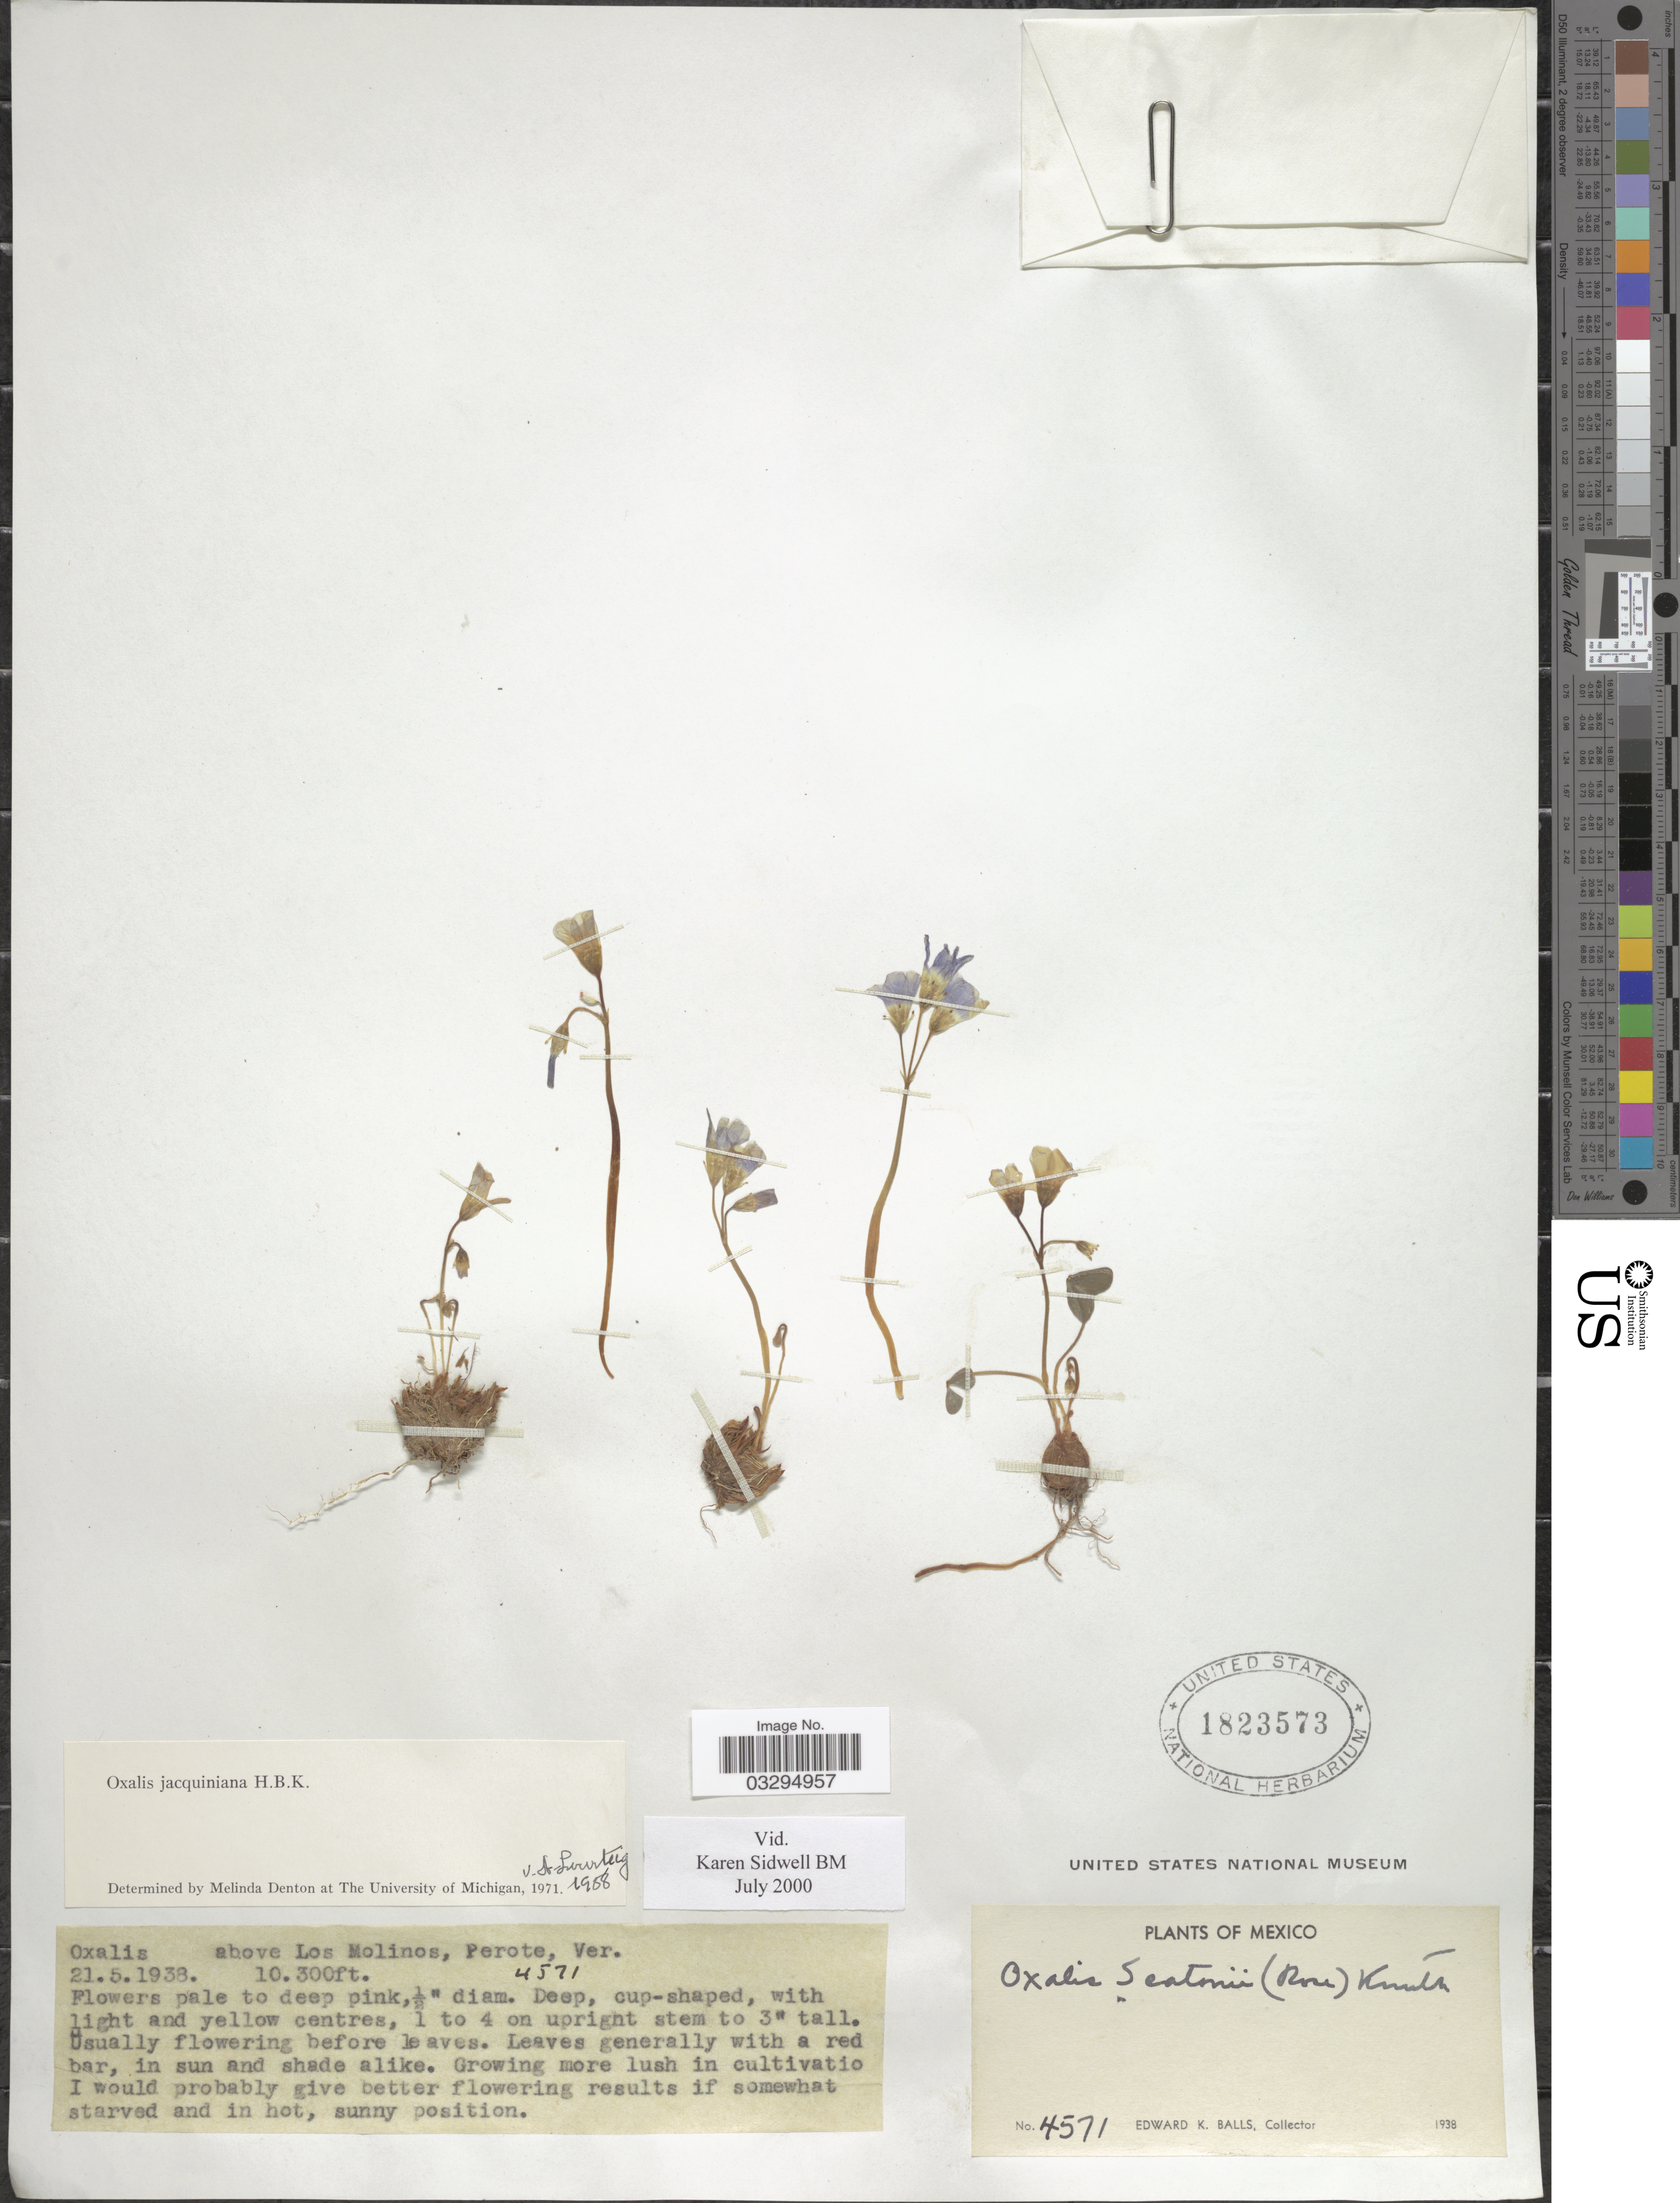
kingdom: Plantae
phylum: Tracheophyta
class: Magnoliopsida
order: Oxalidales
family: Oxalidaceae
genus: Oxalis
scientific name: Oxalis jacquiniana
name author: Kunth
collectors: E. K. Balls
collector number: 4571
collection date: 1938-05-21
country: Mexico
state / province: Veracruz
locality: Above Los Molinos, Perote, Ver.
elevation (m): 3139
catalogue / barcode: US 1823573